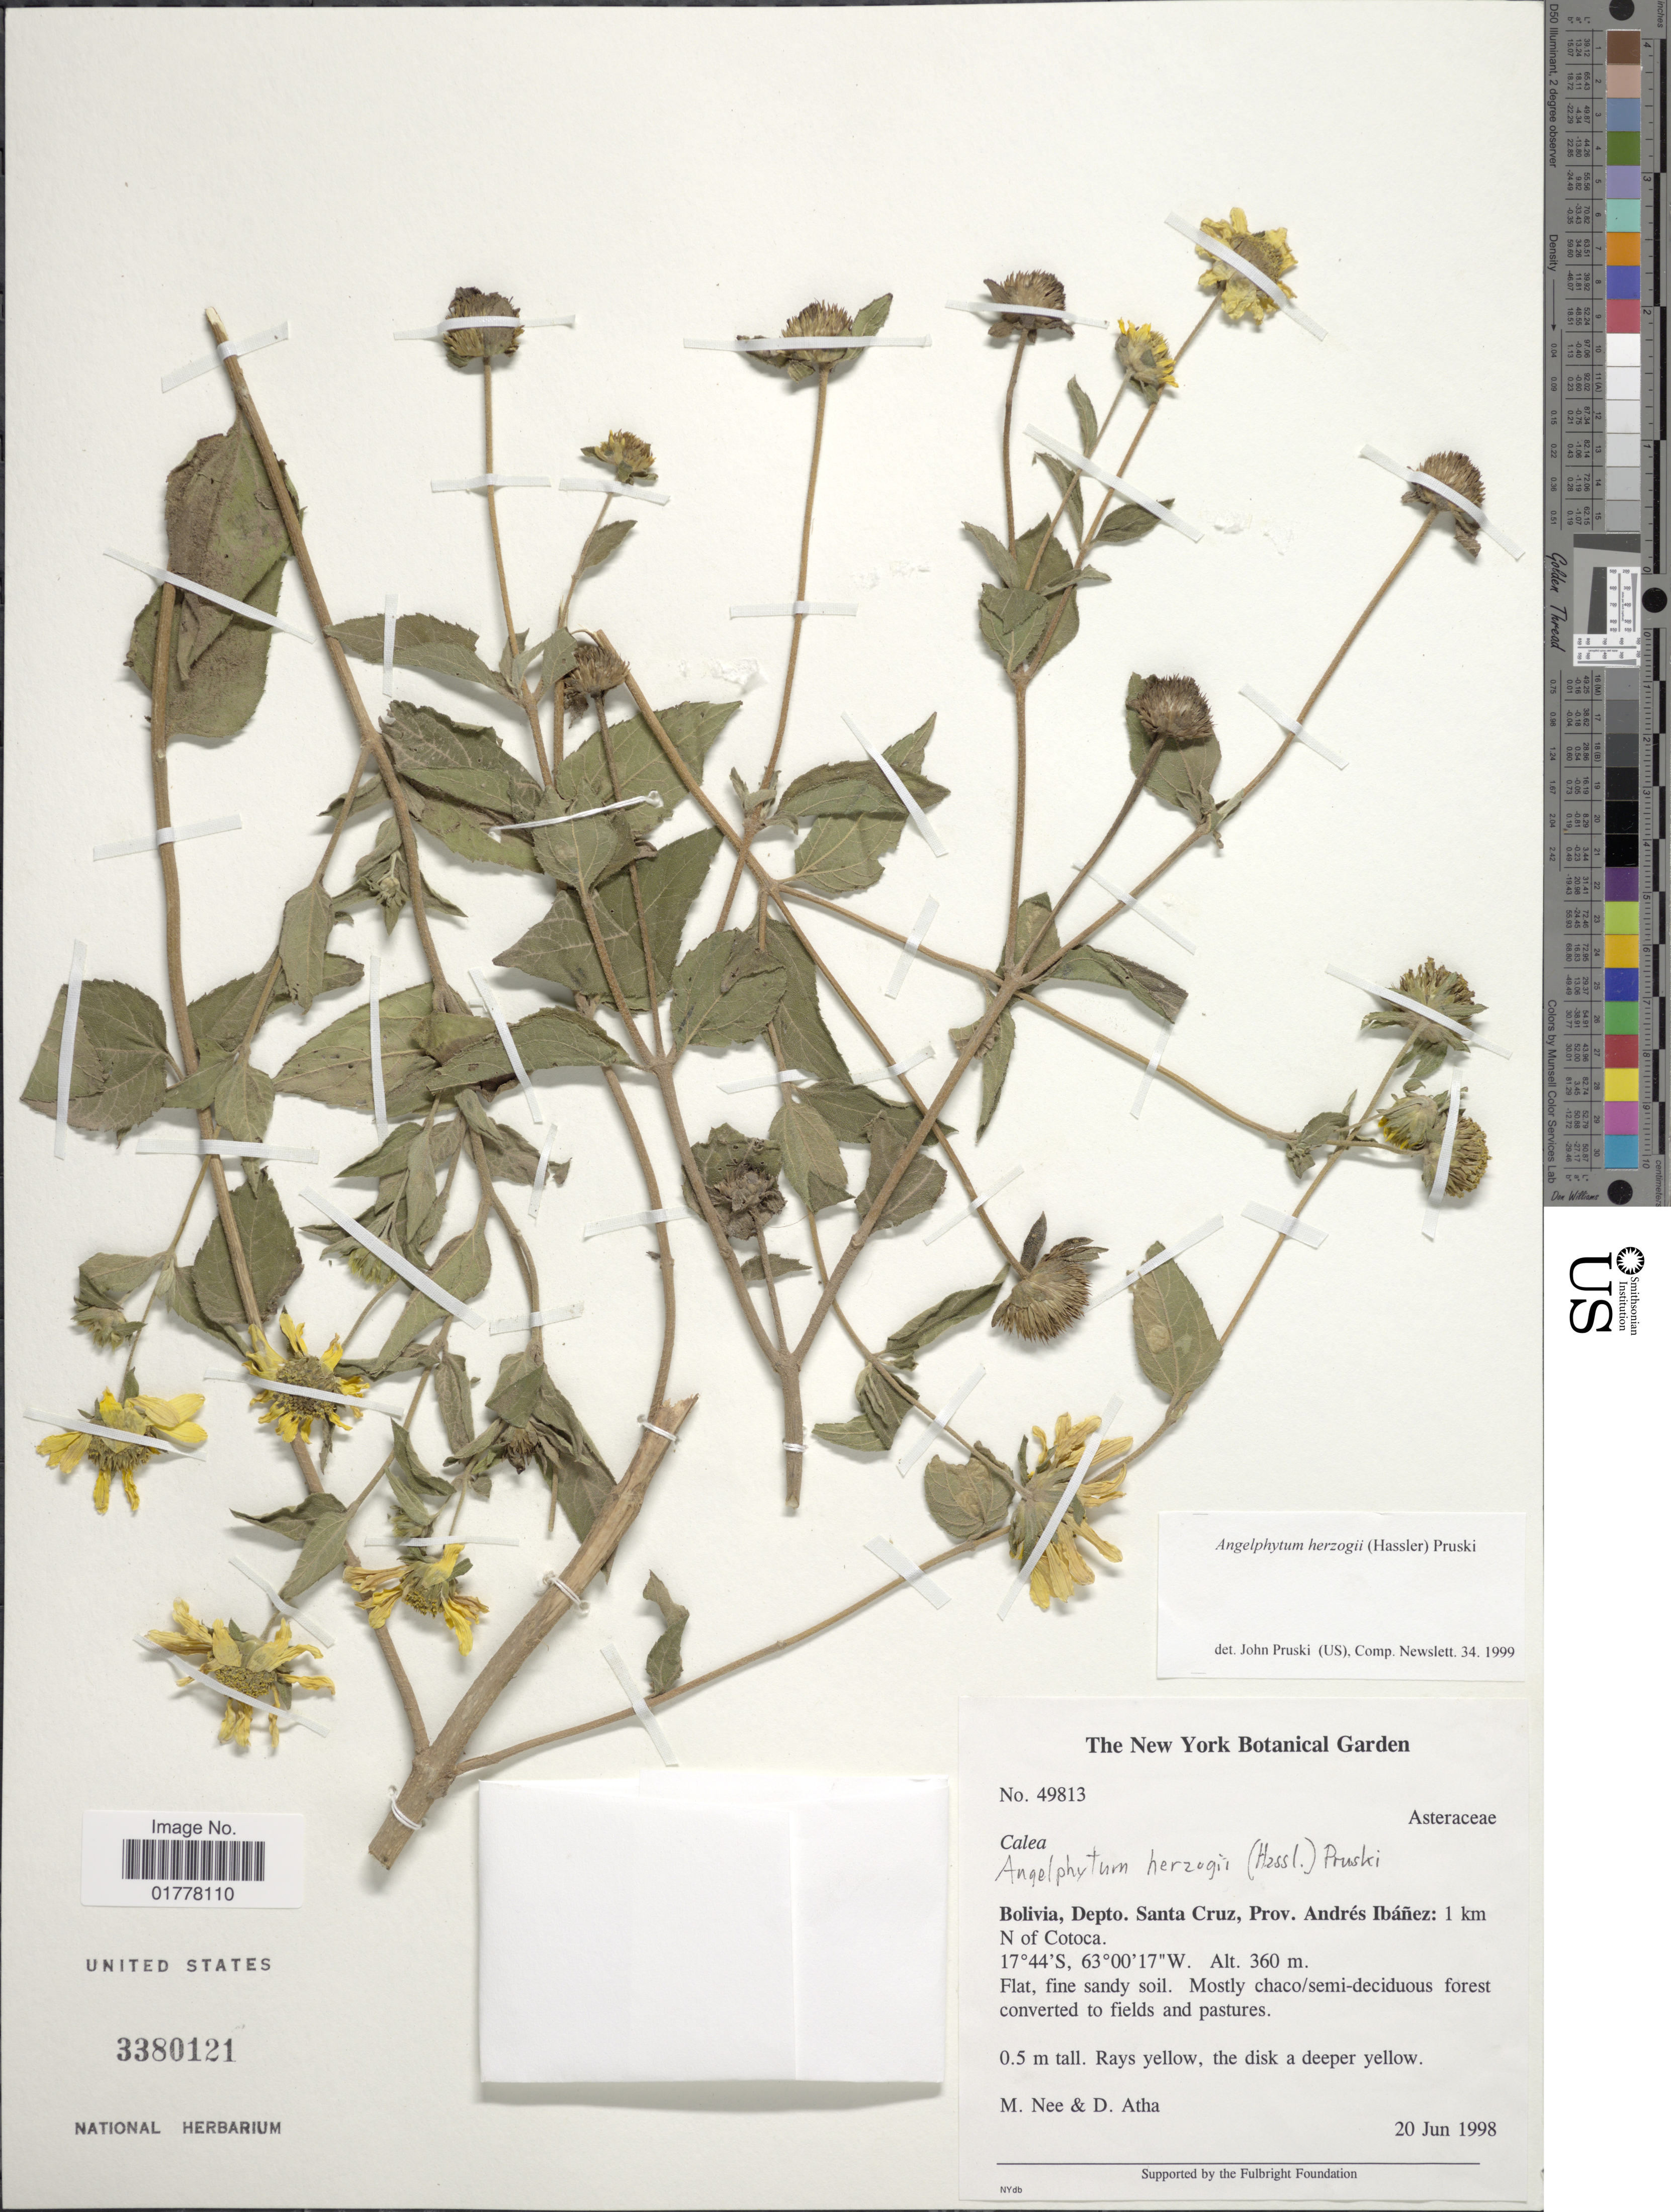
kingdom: Plantae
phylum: Tracheophyta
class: Magnoliopsida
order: Asterales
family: Asteraceae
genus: Angelphytum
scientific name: Angelphytum hertzogii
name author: (Hassl.) Pruski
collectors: M. Nee & D. Atha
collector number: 49813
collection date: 1998-06-20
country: Bolivia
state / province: Santa Cruz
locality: Bolivia, Depto. Santa Cruz, Prov. Andrés Ibáñez: 1 km N of Cotoca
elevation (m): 360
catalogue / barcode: US 3380121